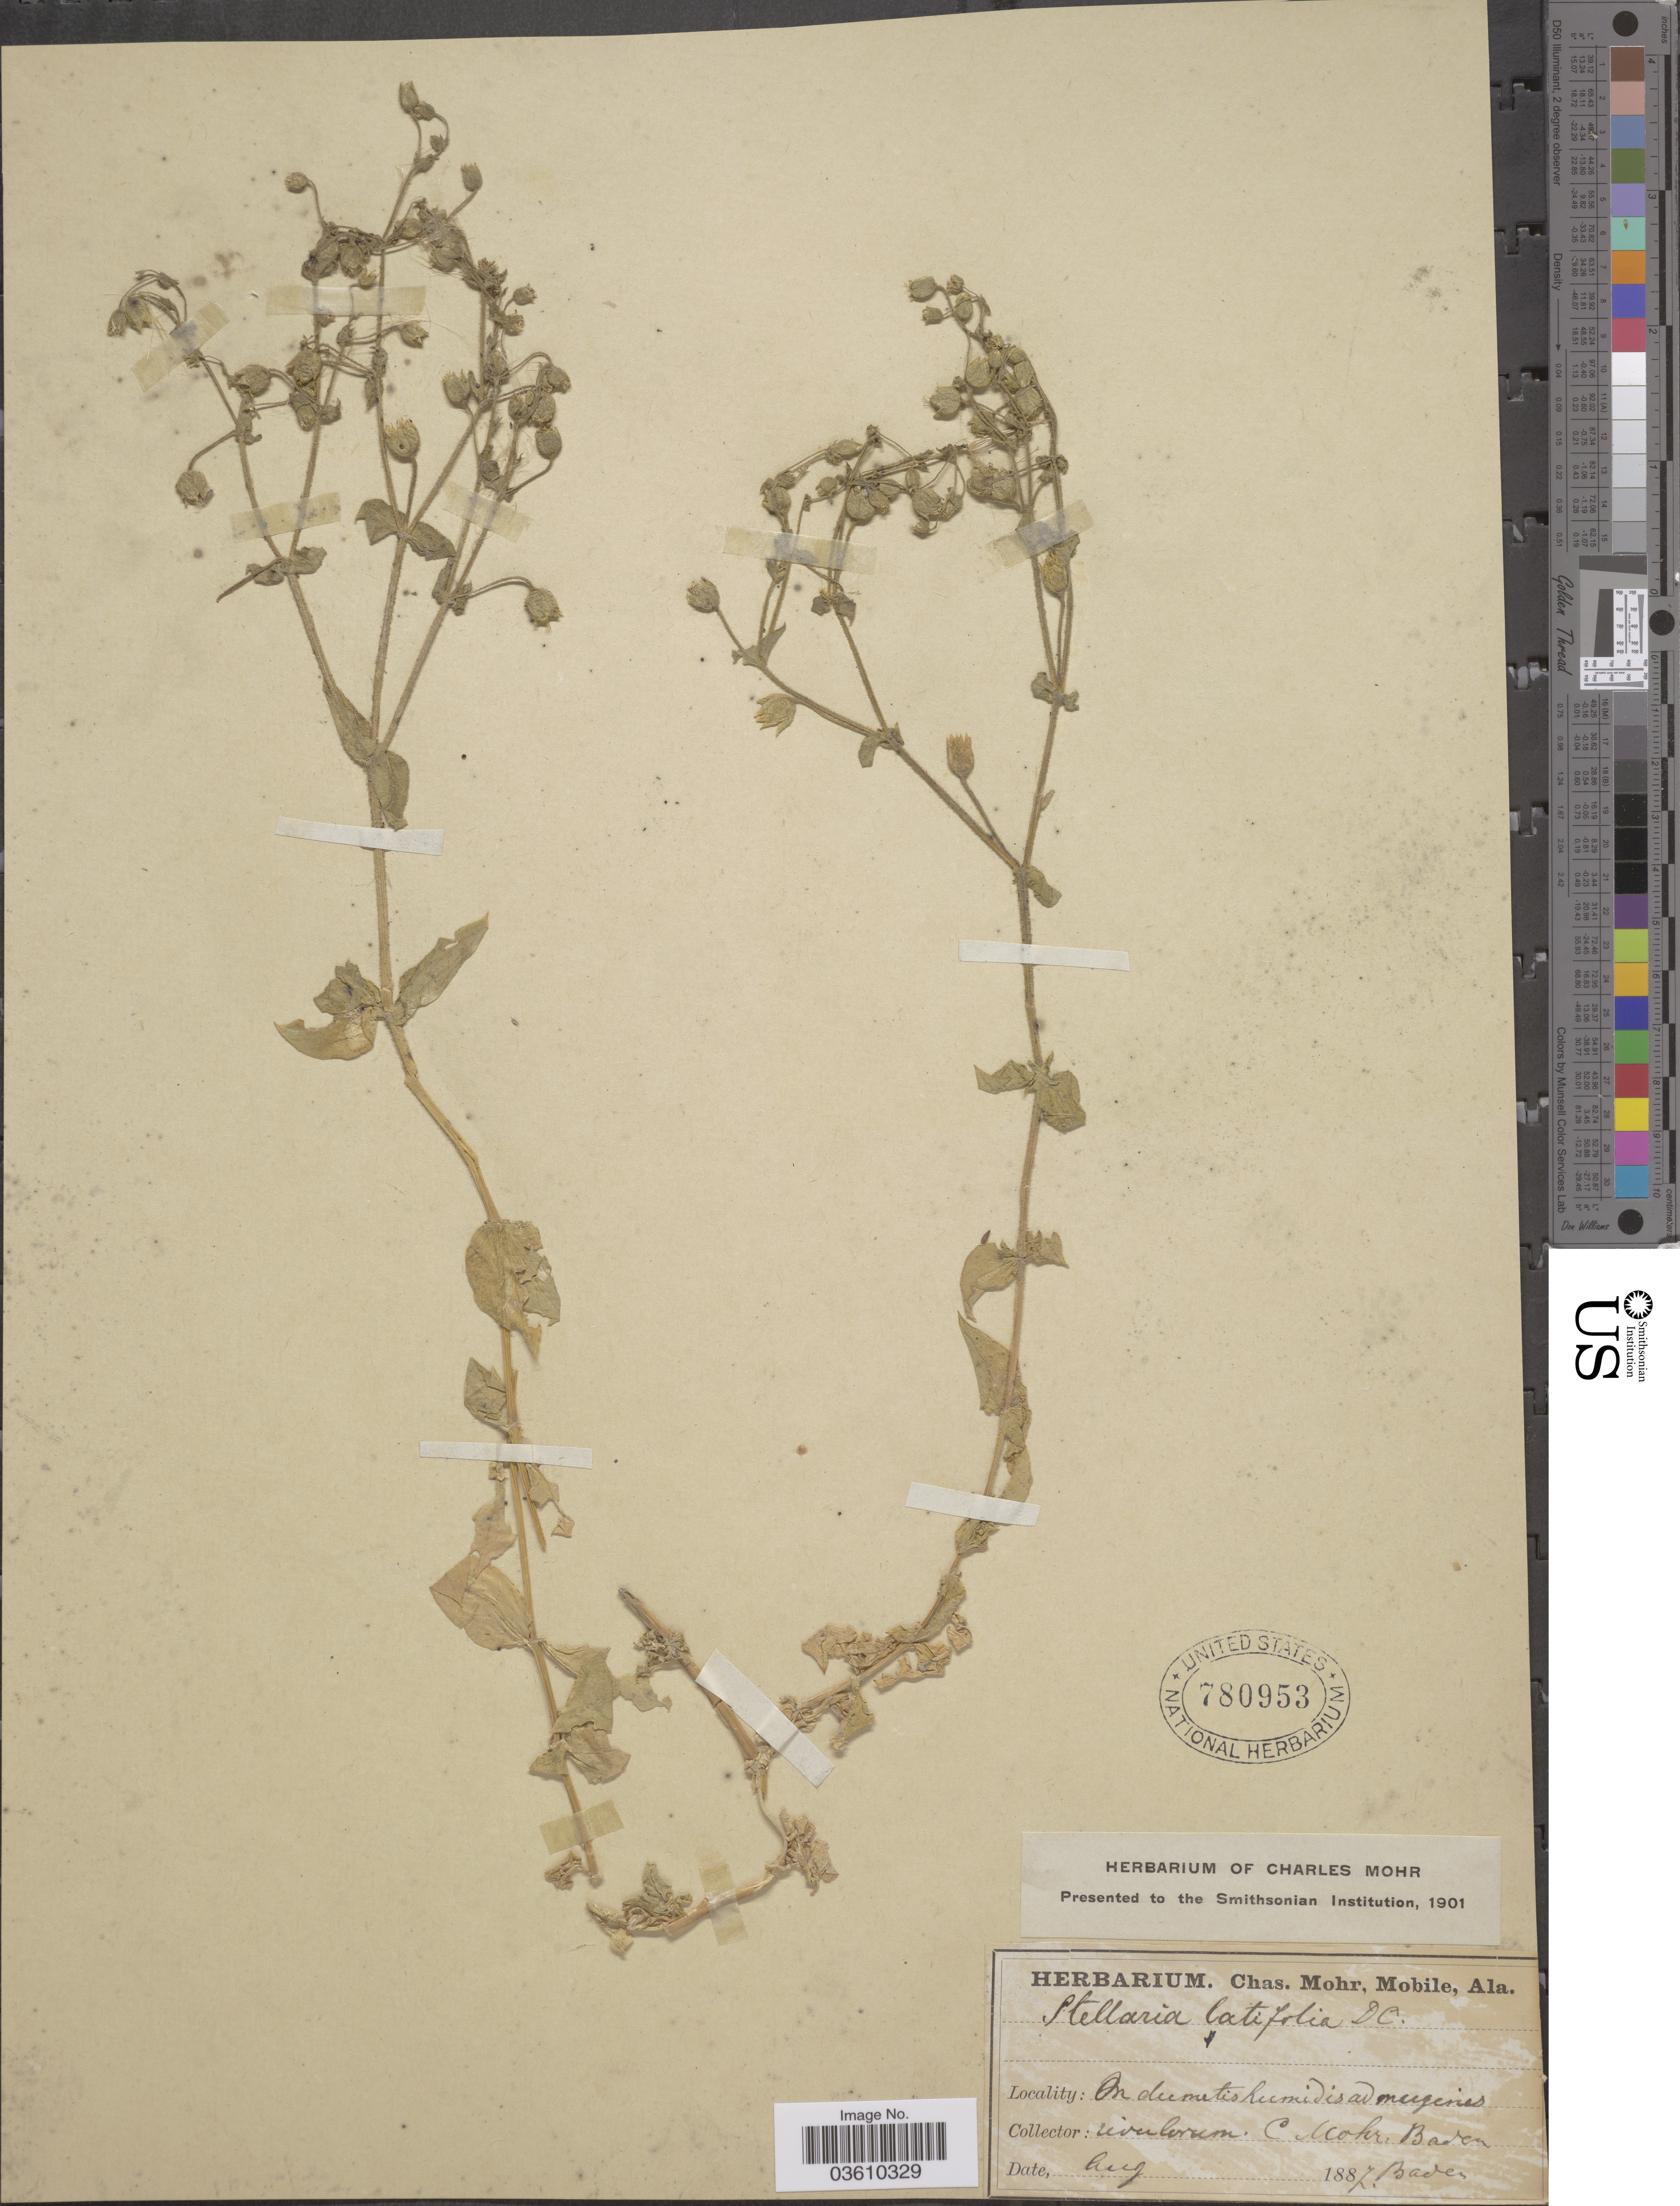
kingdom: Plantae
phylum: Tracheophyta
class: Magnoliopsida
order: Caryophyllales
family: Caryophyllaceae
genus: Stellaria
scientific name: Stellaria media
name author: (L.) Vill.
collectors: C. T. Mohr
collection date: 1887-08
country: Germany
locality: Baden.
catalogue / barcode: US 780953